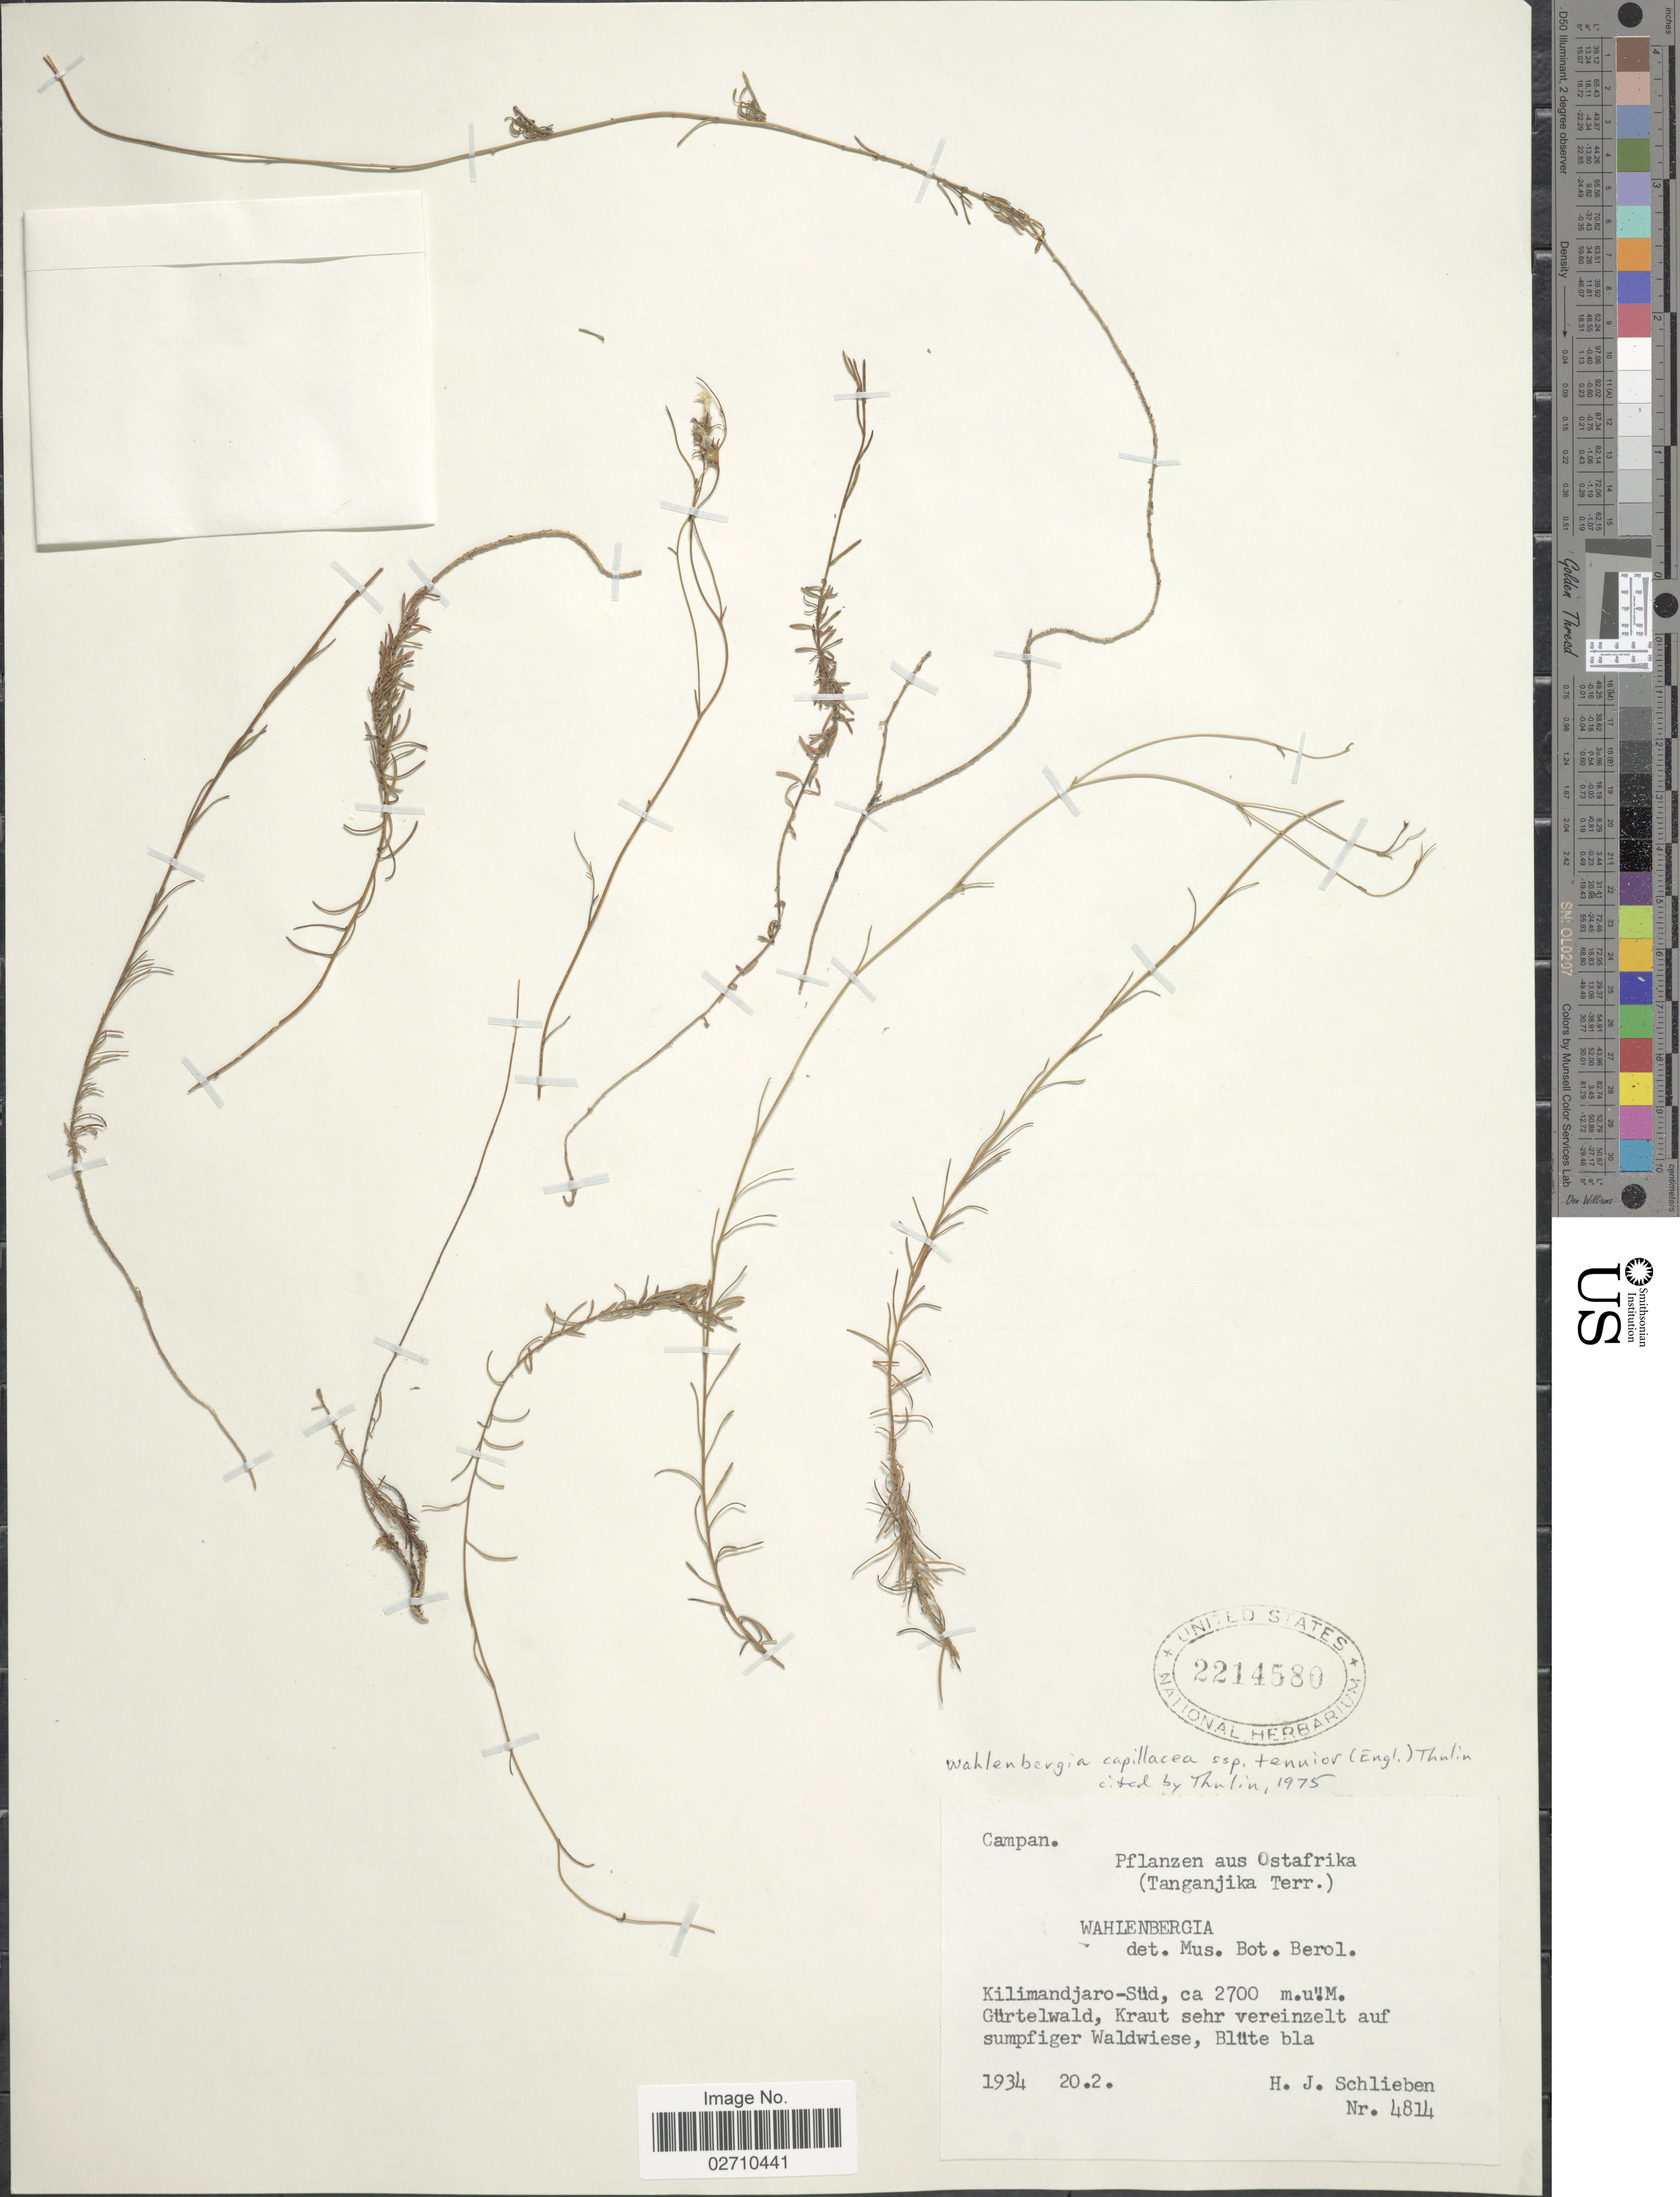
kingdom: Plantae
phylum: Tracheophyta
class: Magnoliopsida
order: Asterales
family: Campanulaceae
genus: Wahlenbergia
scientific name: Wahlenbergia capillacea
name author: A. DC.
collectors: H. J. Schlieben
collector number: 4814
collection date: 1934-02-20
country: Tanzania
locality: Ostafrika. (Tanganjika Terr.) Kilimandjaro-Süd.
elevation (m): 2700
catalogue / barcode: US 2214580